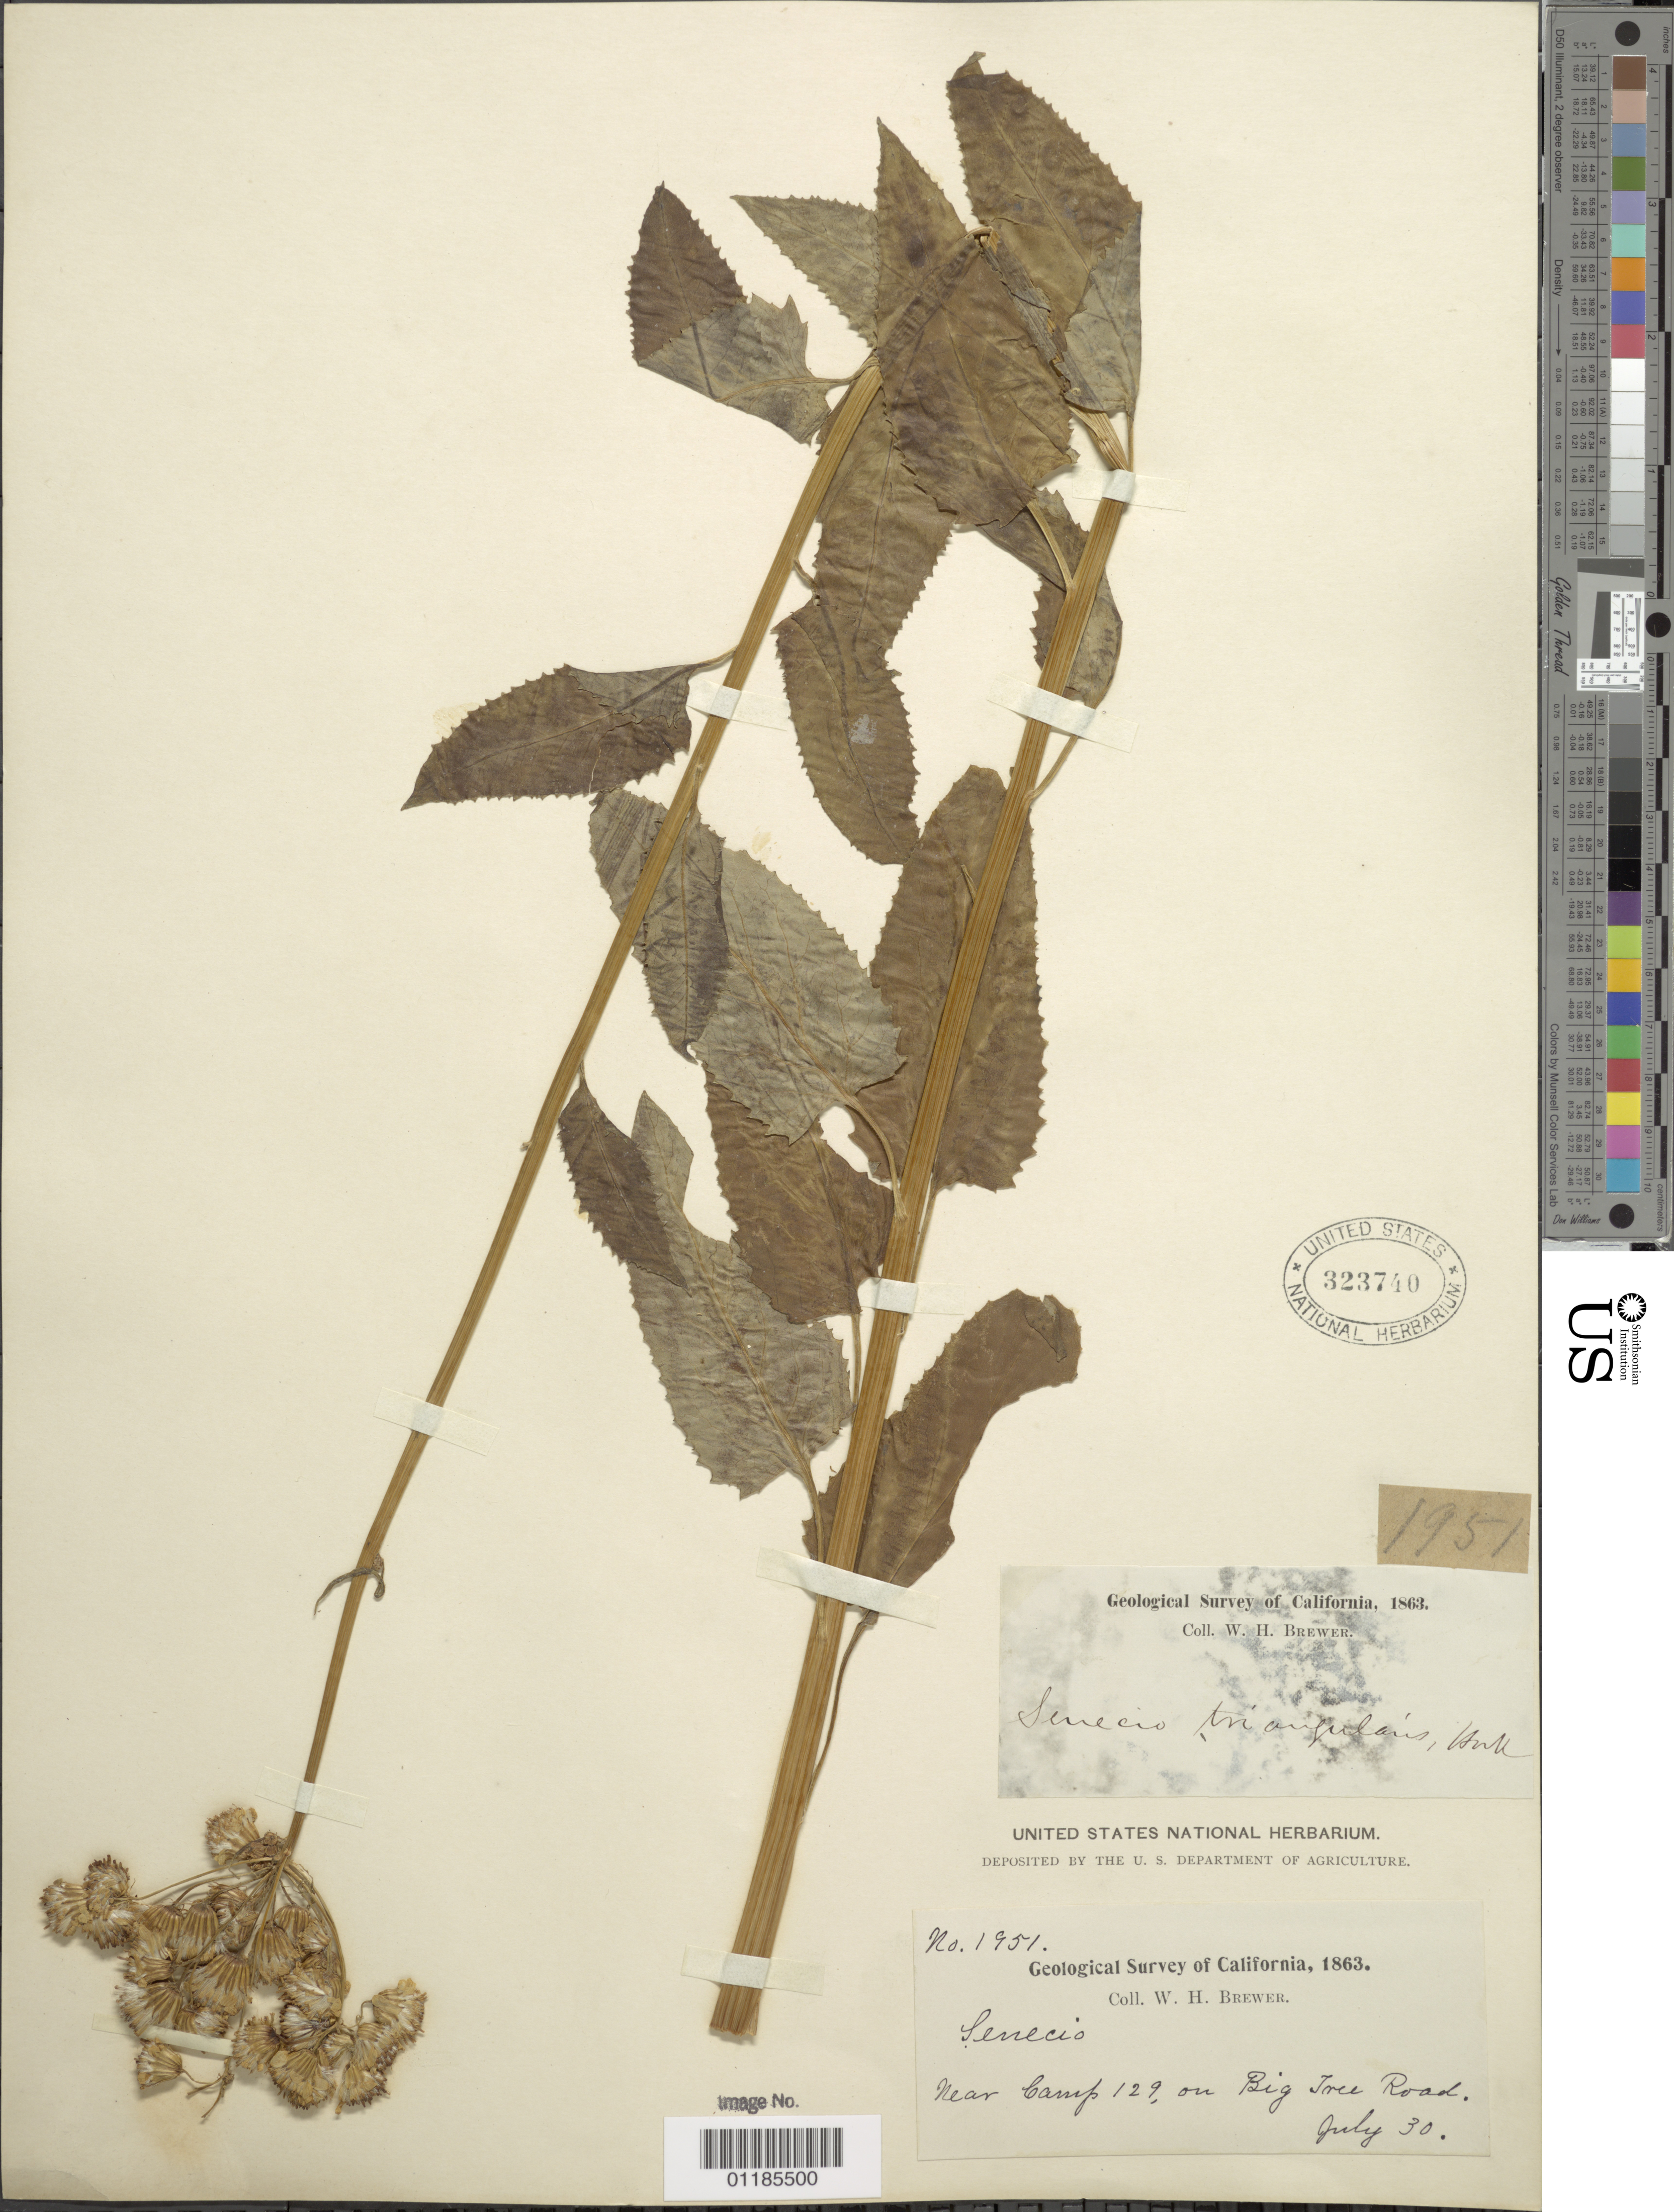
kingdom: Plantae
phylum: Tracheophyta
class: Magnoliopsida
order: Asterales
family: Asteraceae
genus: Senecio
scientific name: Senecio triangularis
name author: Hook.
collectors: W. H. Brewer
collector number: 1951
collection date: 1863-07-30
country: United States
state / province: California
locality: Big Tree Road, near Camp 129.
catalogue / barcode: US 323740